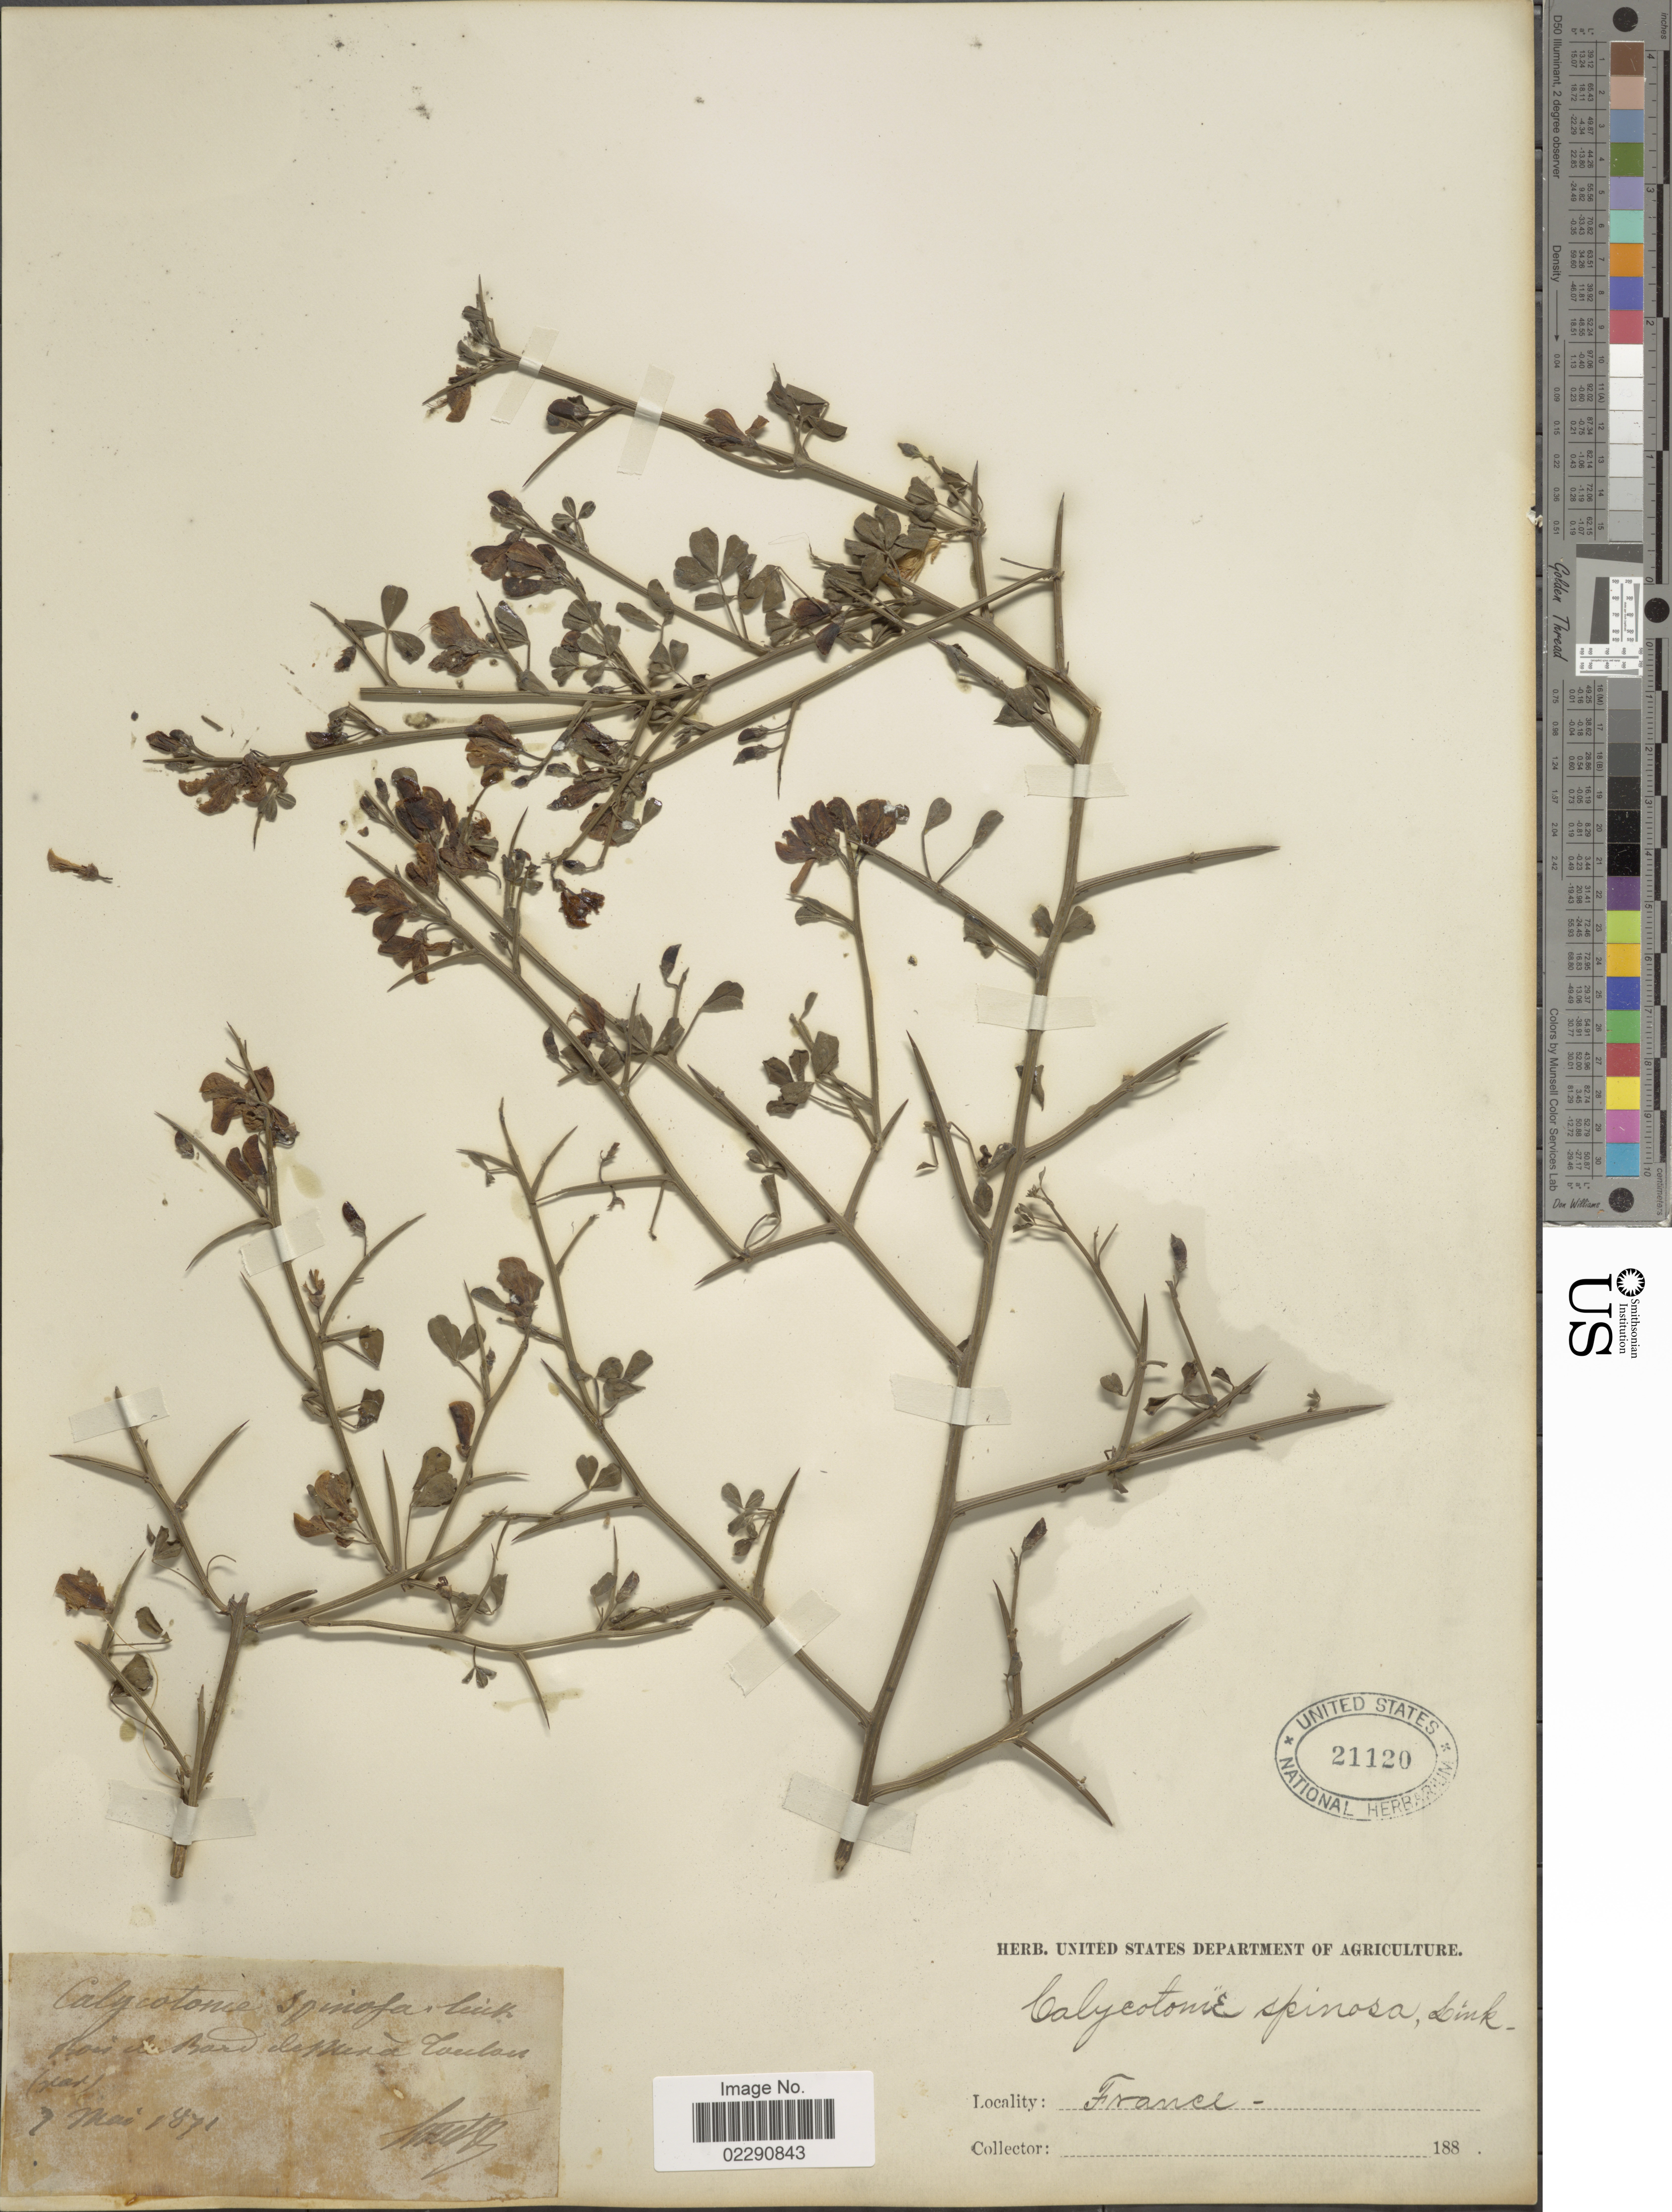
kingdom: Plantae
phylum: Tracheophyta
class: Magnoliopsida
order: Fabales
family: Fabaceae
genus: Calicotome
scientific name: Calicotome spinosa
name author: (L.) Link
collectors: -. Huet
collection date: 1871-05-07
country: France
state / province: Provence-Alpes-Côte d'Azur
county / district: Var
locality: Bord de Mena Toulon (var) [interpreted]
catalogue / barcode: US 21120